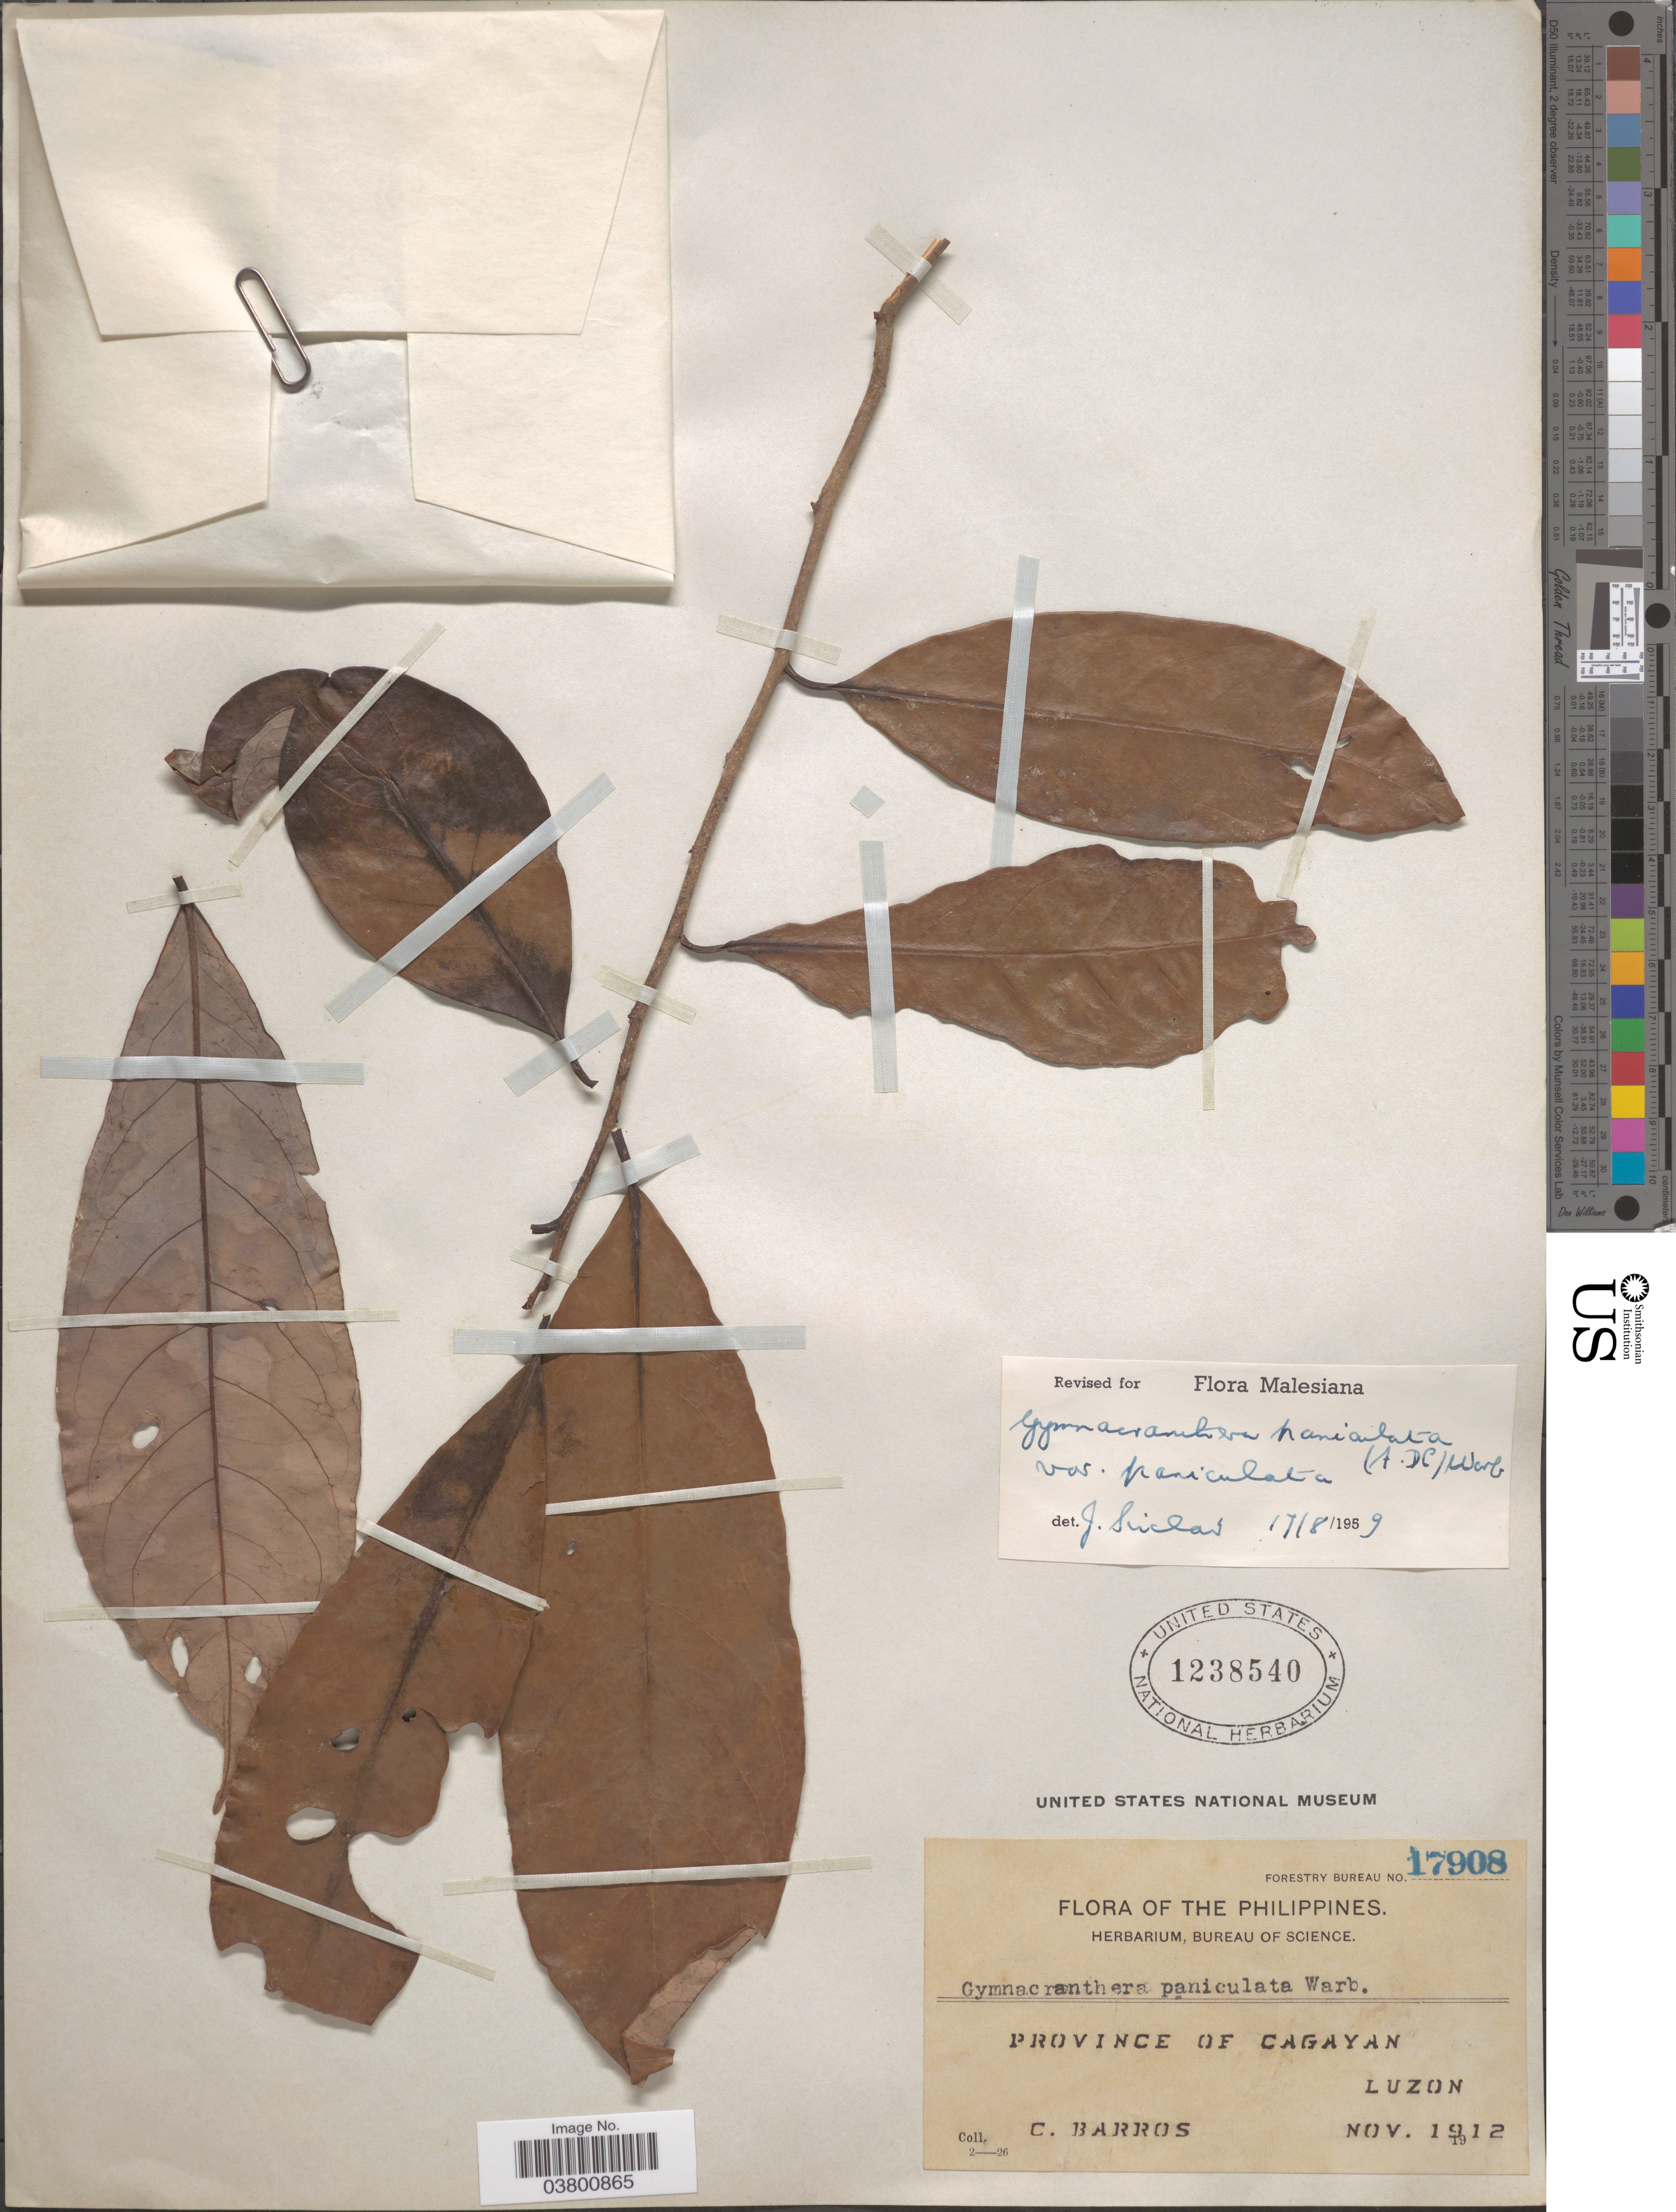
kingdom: Plantae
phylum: Tracheophyta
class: Magnoliopsida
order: Magnoliales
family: Myristicaceae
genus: Gymnacranthera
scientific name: Gymnacranthera paniculata var. paniculata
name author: (A. DC.) Warb.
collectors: C. Barros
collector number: Forestry Bureau 17908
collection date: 1912-11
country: Philippines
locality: Province of Cagayan, Luzon.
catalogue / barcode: US 1238540